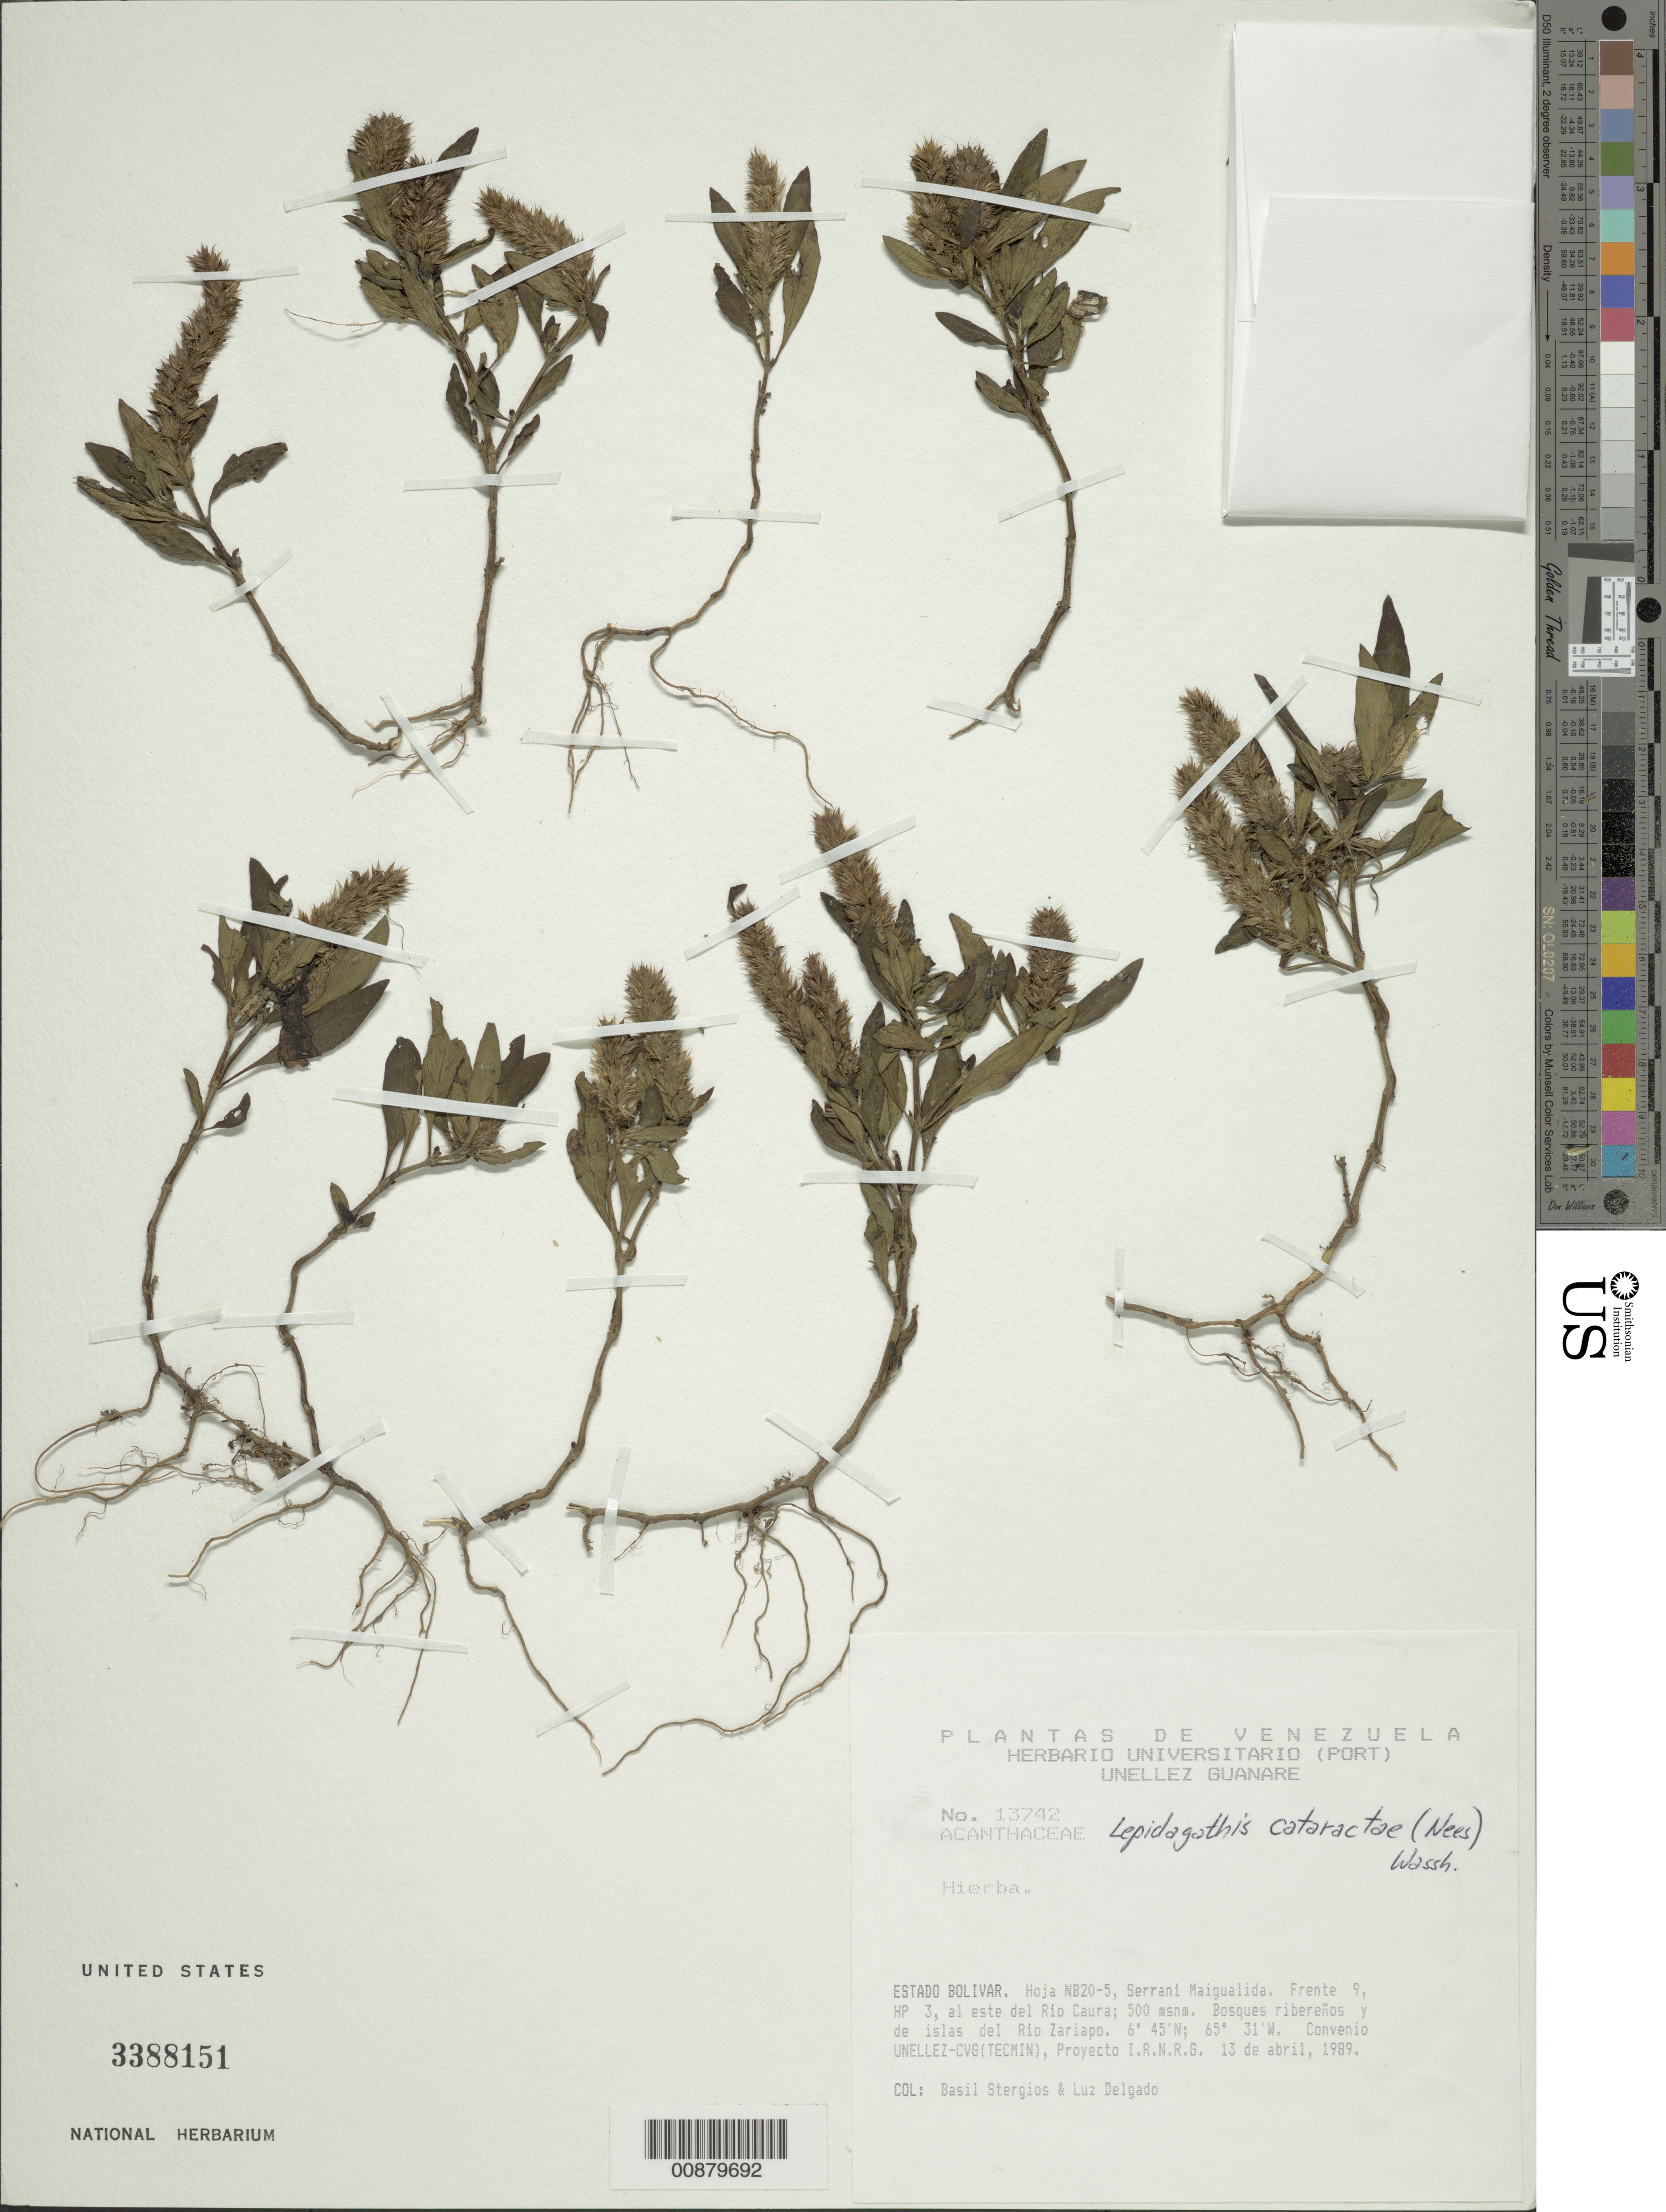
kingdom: Plantae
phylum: Tracheophyta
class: Magnoliopsida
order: Lamiales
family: Acanthaceae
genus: Lepidagathis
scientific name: Lepidagathis cataractae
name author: (Nees) Wassh.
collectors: B. G. Stergios & L. Delgado V.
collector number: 13742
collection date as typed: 13-Apr-89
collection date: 1989-04-13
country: Venezuela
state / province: Bolívar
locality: Serrania Maigualida, E del río Caura, cerca de las riberas del río Zariapo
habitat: Bosques ribereños y de islas del río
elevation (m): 500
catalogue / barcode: US 3388151